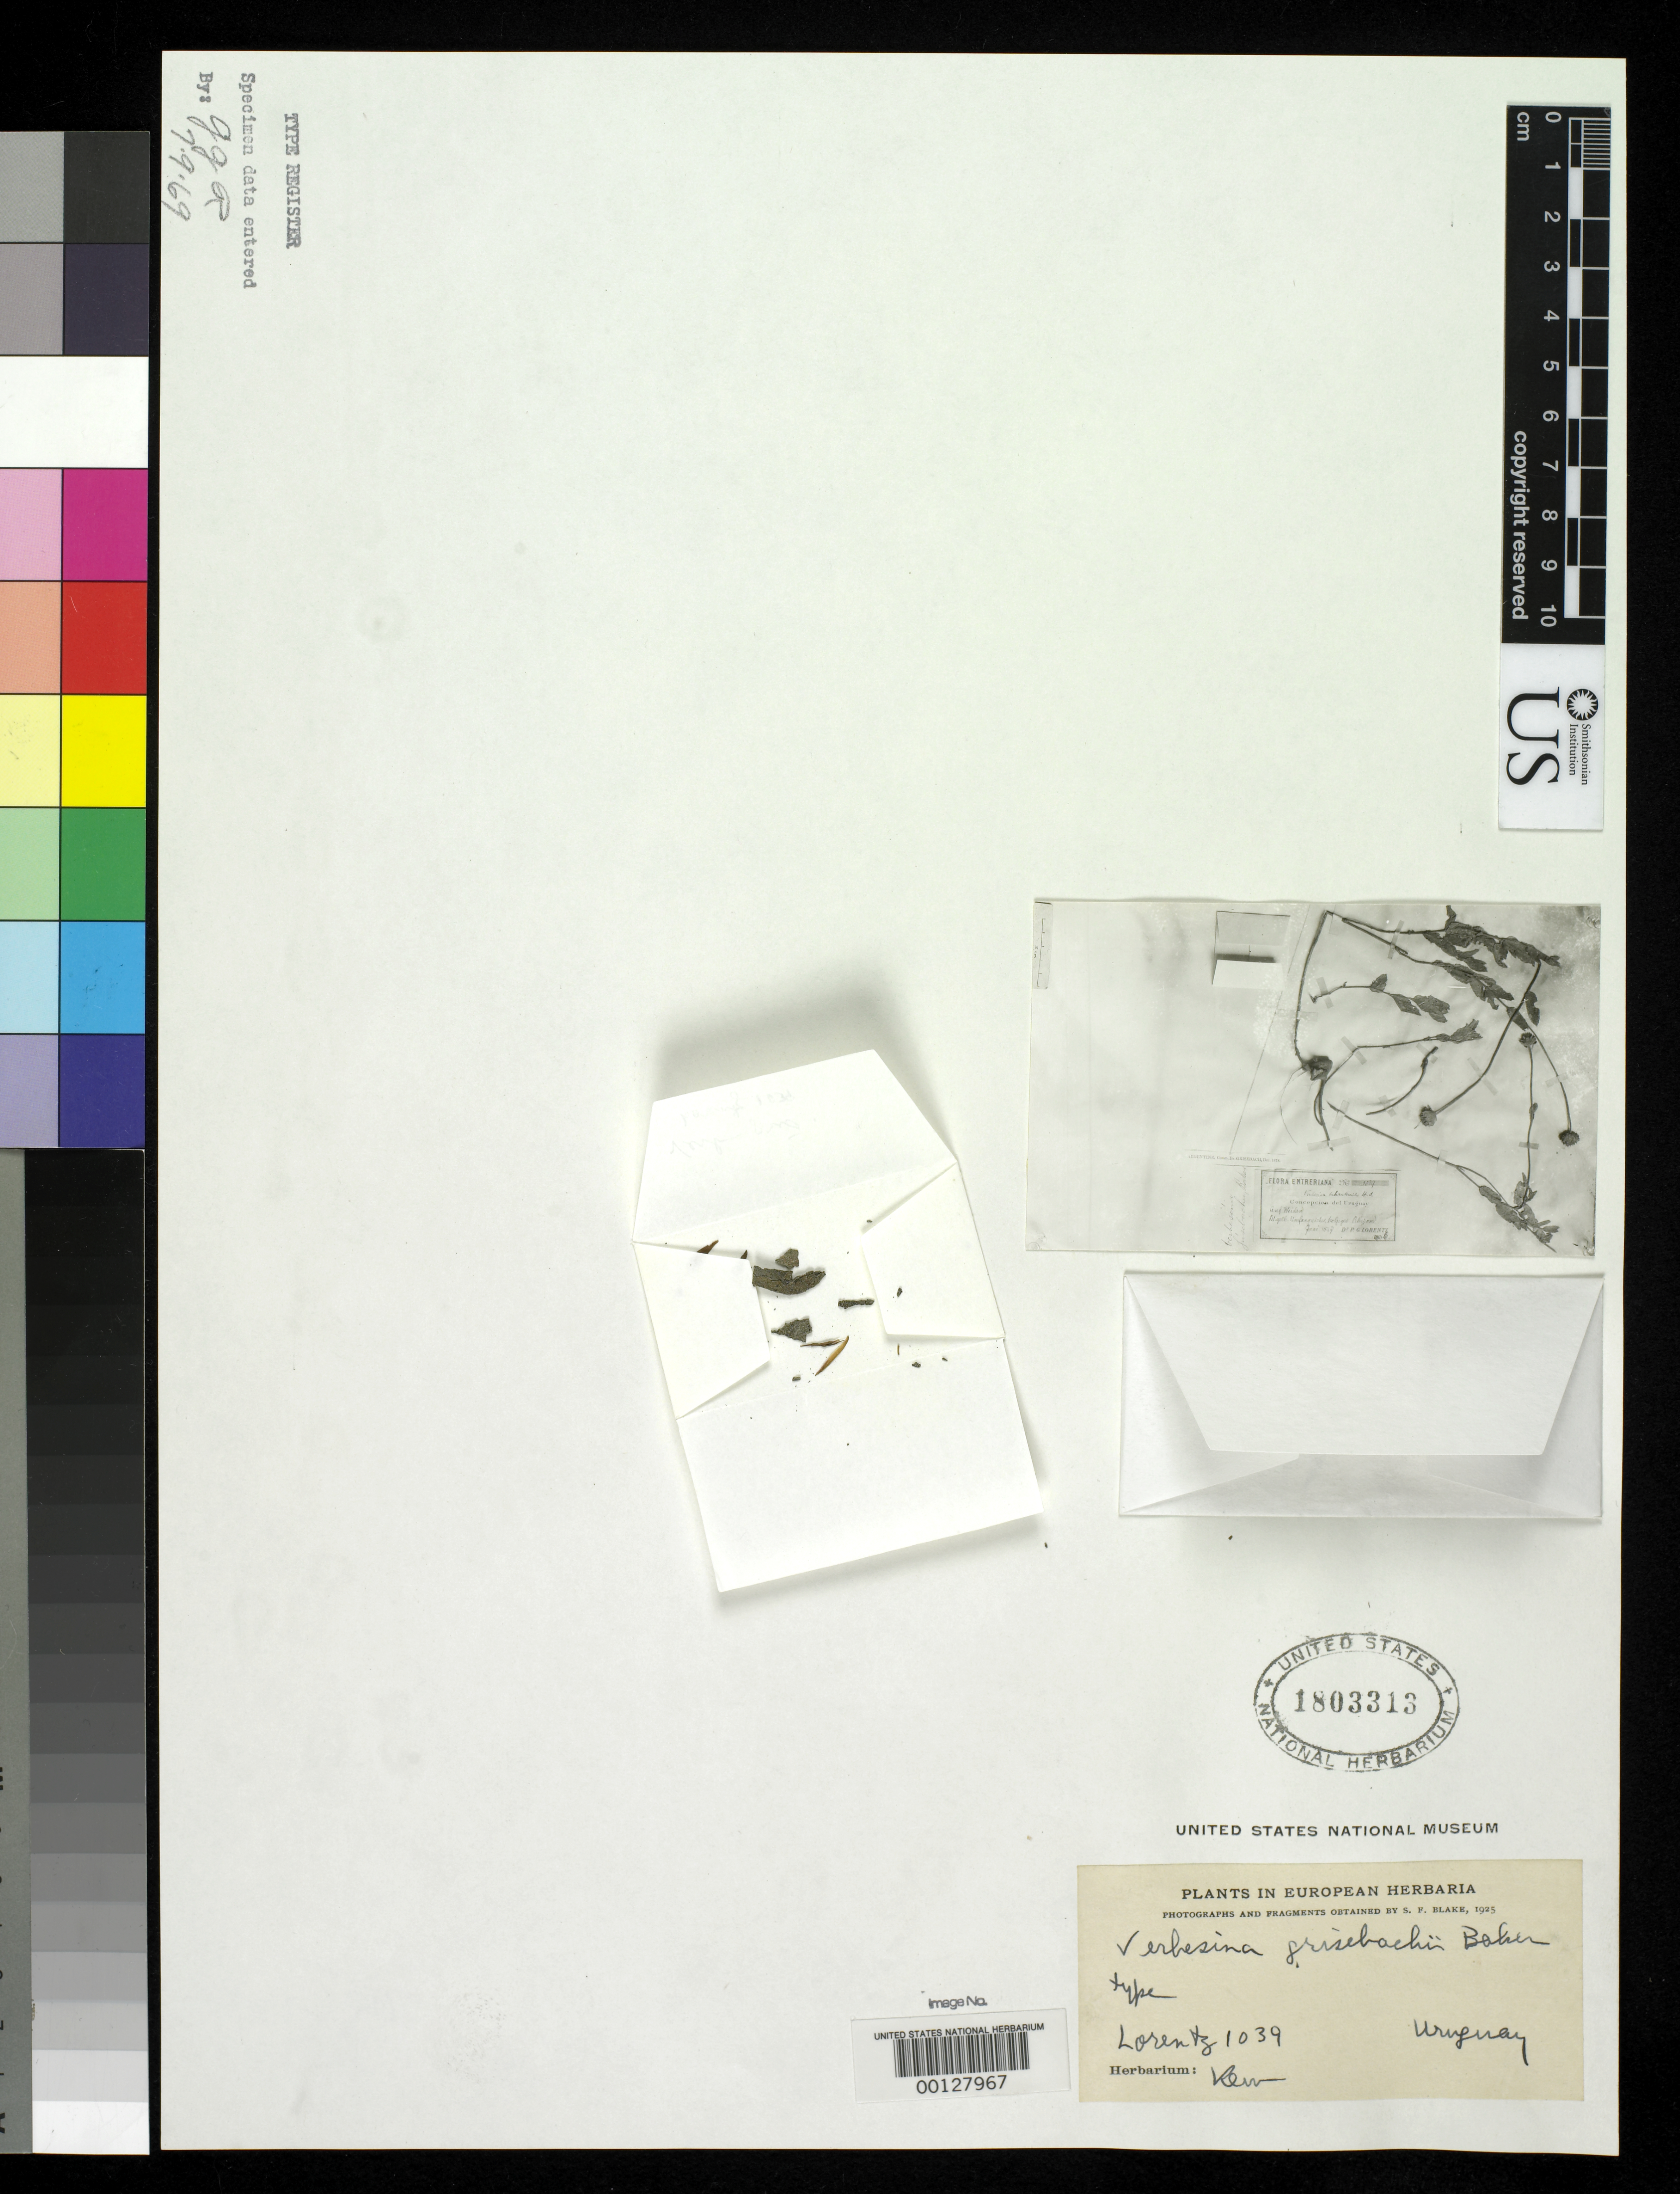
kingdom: Plantae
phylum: Tracheophyta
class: Magnoliopsida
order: Asterales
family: Asteraceae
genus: Verbesina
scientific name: Verbesina grisebachii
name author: Baker in Mart.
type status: Isotype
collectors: P. G. Lorentz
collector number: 1039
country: Argentina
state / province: Entre Ríos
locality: Concepcion del Uruguay.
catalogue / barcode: US 1803313